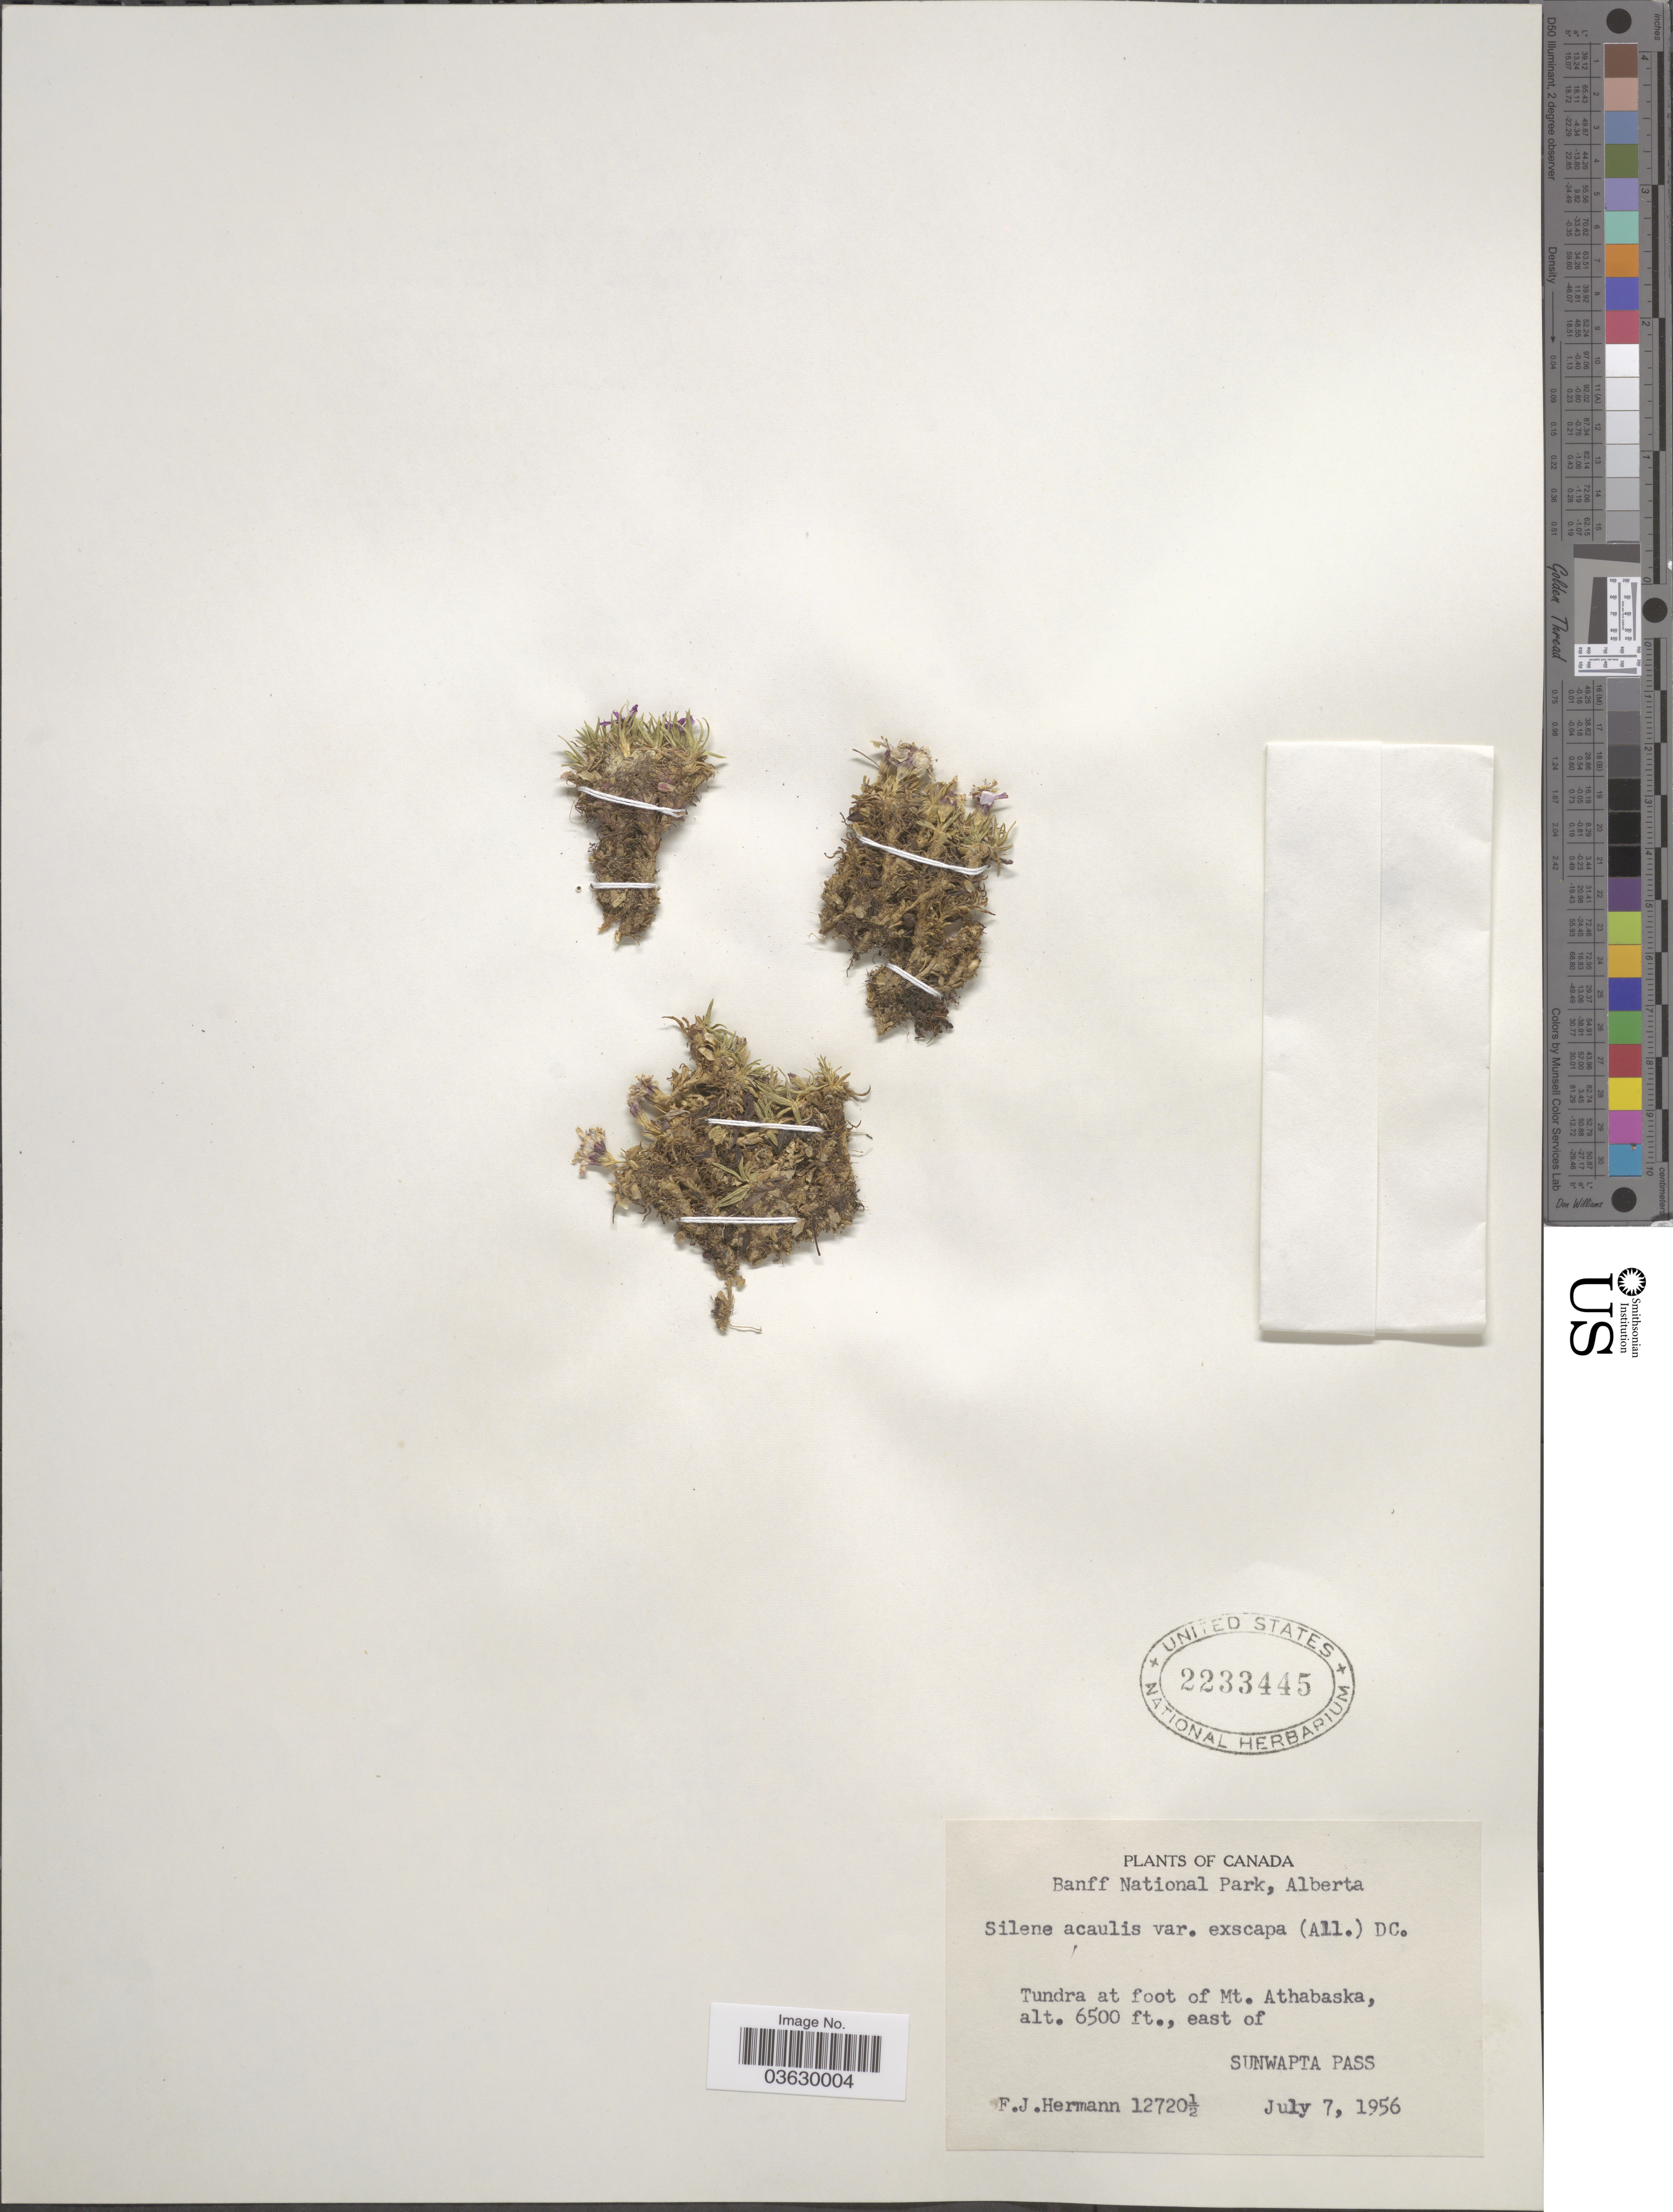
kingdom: Plantae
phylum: Tracheophyta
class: Magnoliopsida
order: Caryophyllales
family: Caryophyllaceae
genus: Silene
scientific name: Silene acaulis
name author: (L.) Jacq.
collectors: F. J. Hermann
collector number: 12720½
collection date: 1956-07-07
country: Canada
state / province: Alberta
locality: Banff National Park. Tundra at foot of Mt. Athabaska. East of Sunwapta Pass.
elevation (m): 1981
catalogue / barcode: US 2233445